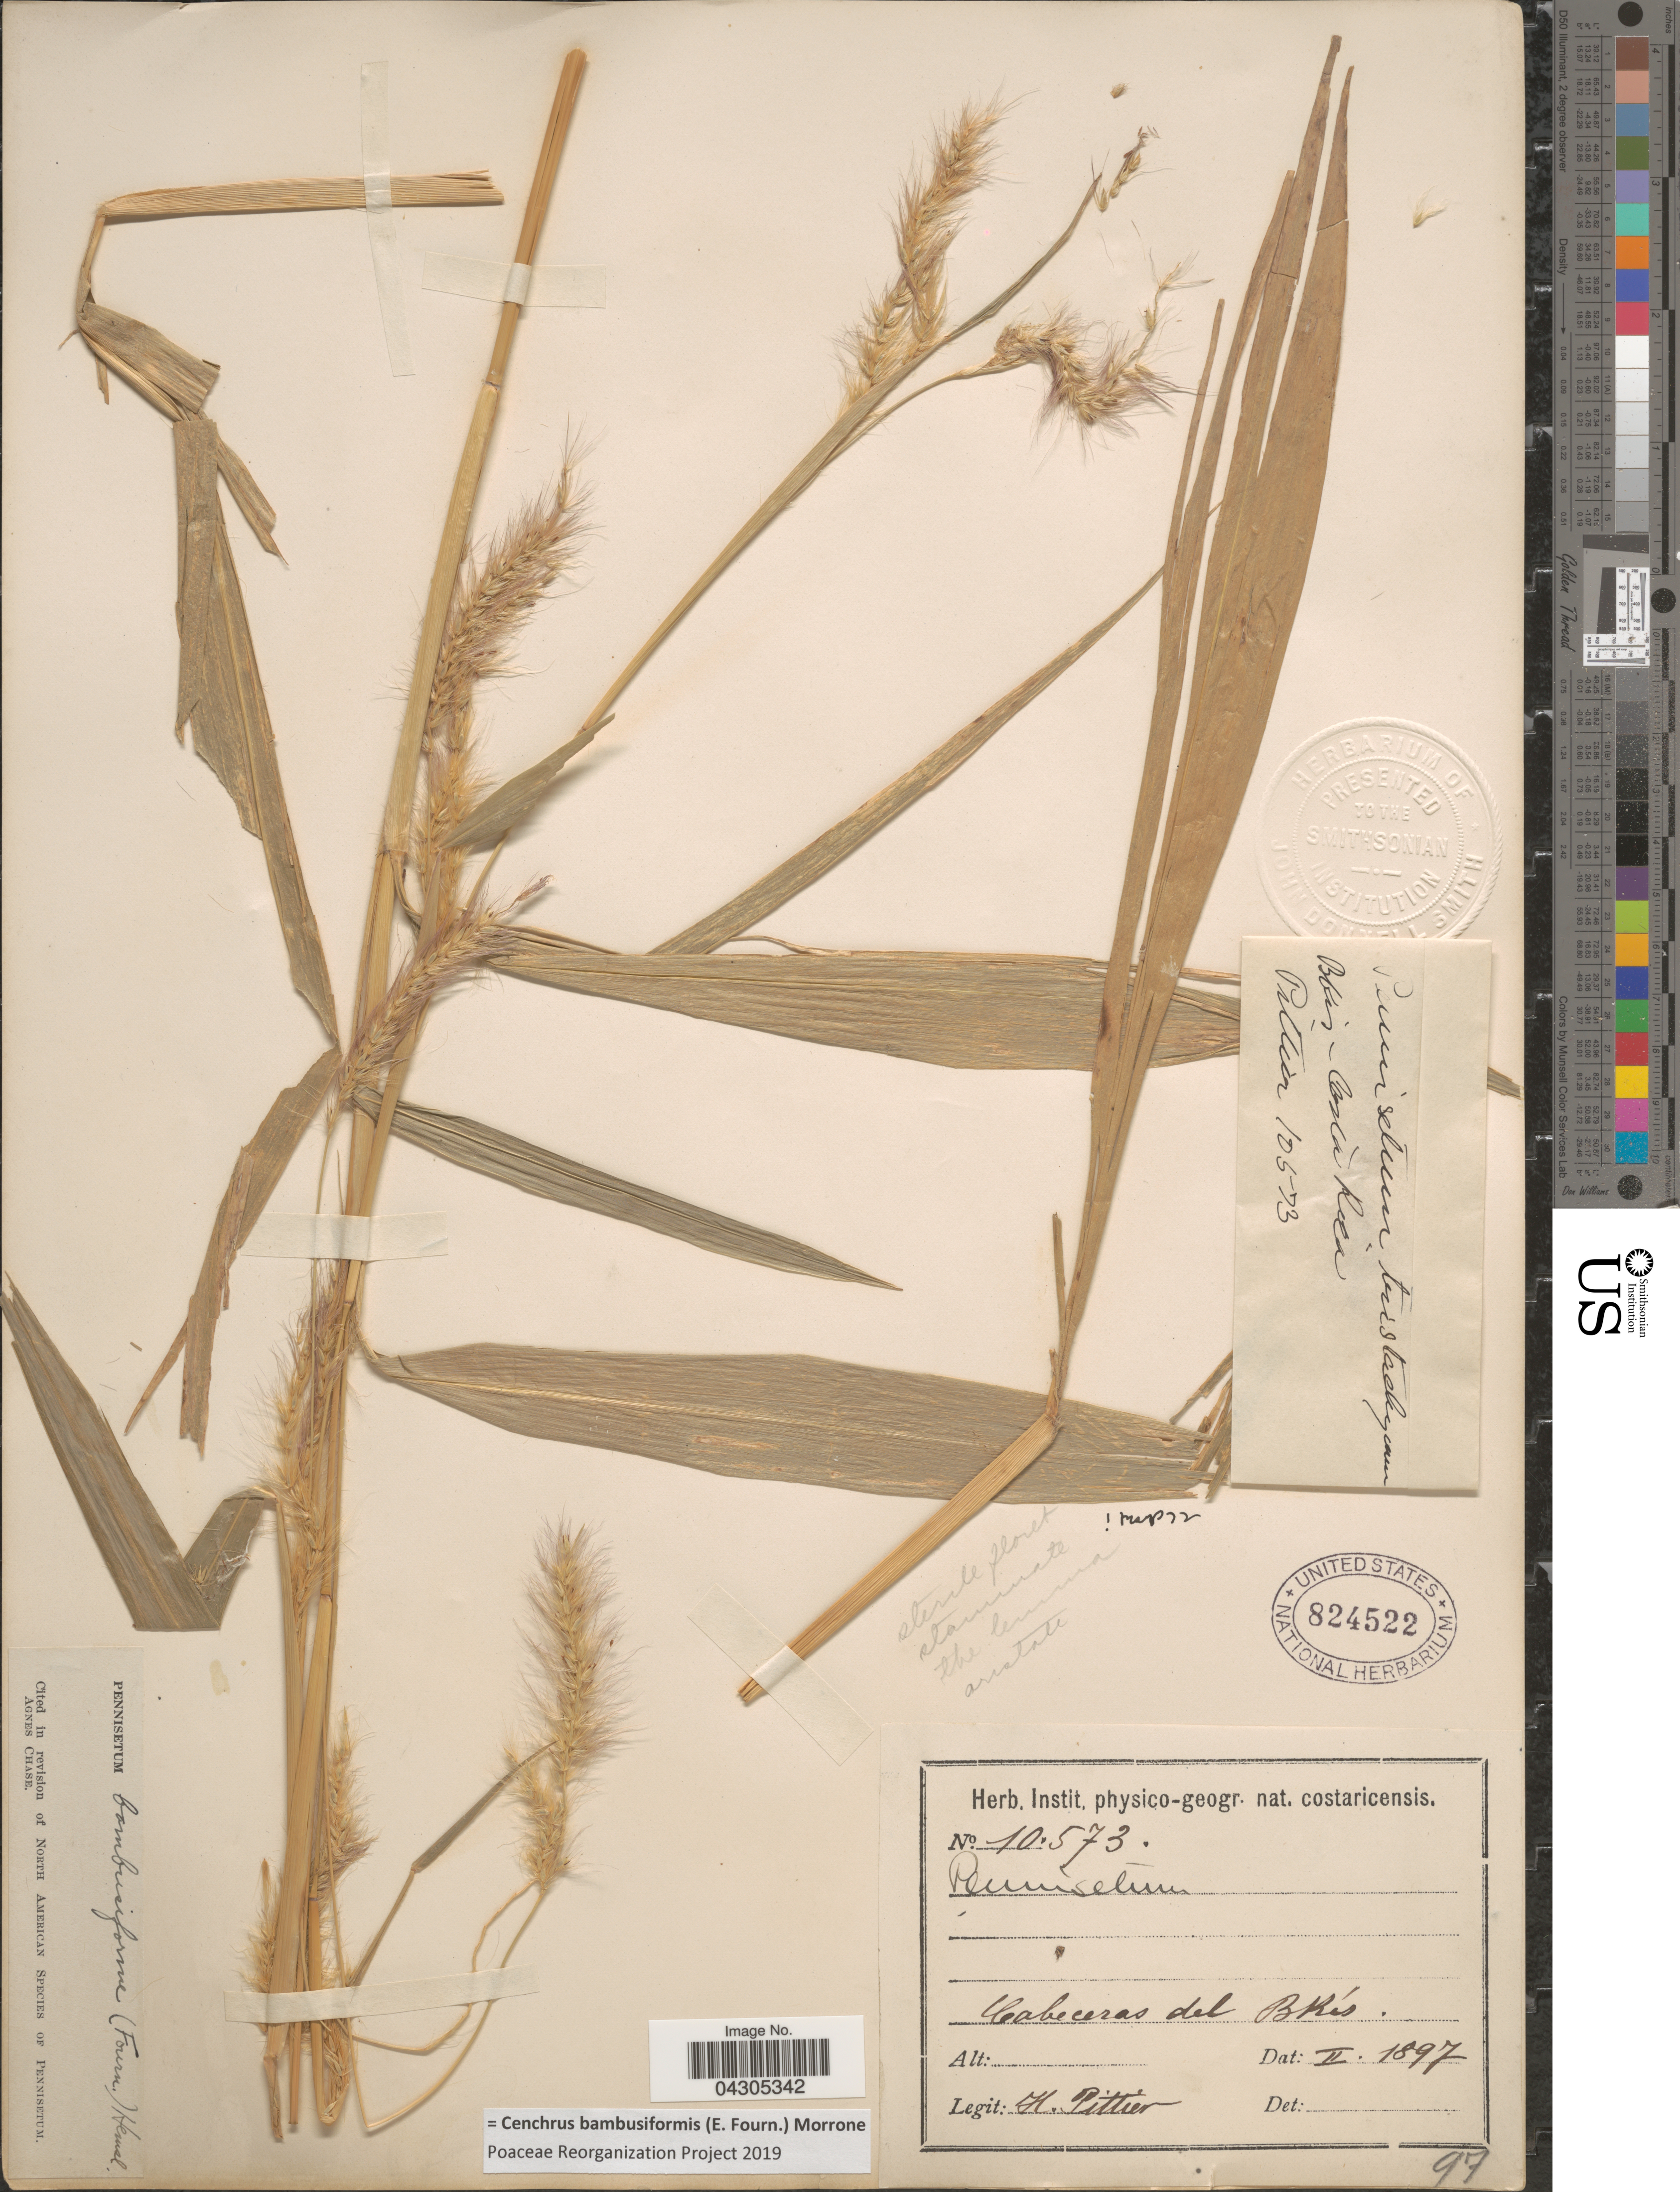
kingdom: Plantae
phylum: Tracheophyta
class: Liliopsida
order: Poales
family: Poaceae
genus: Cenchrus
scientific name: Cenchrus bambusiformis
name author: (E. Fourn.) Morrone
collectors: H. F. Pittier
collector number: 10573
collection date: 1897-02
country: Costa Rica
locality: Cabeceras del BKés.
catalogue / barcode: US 824522